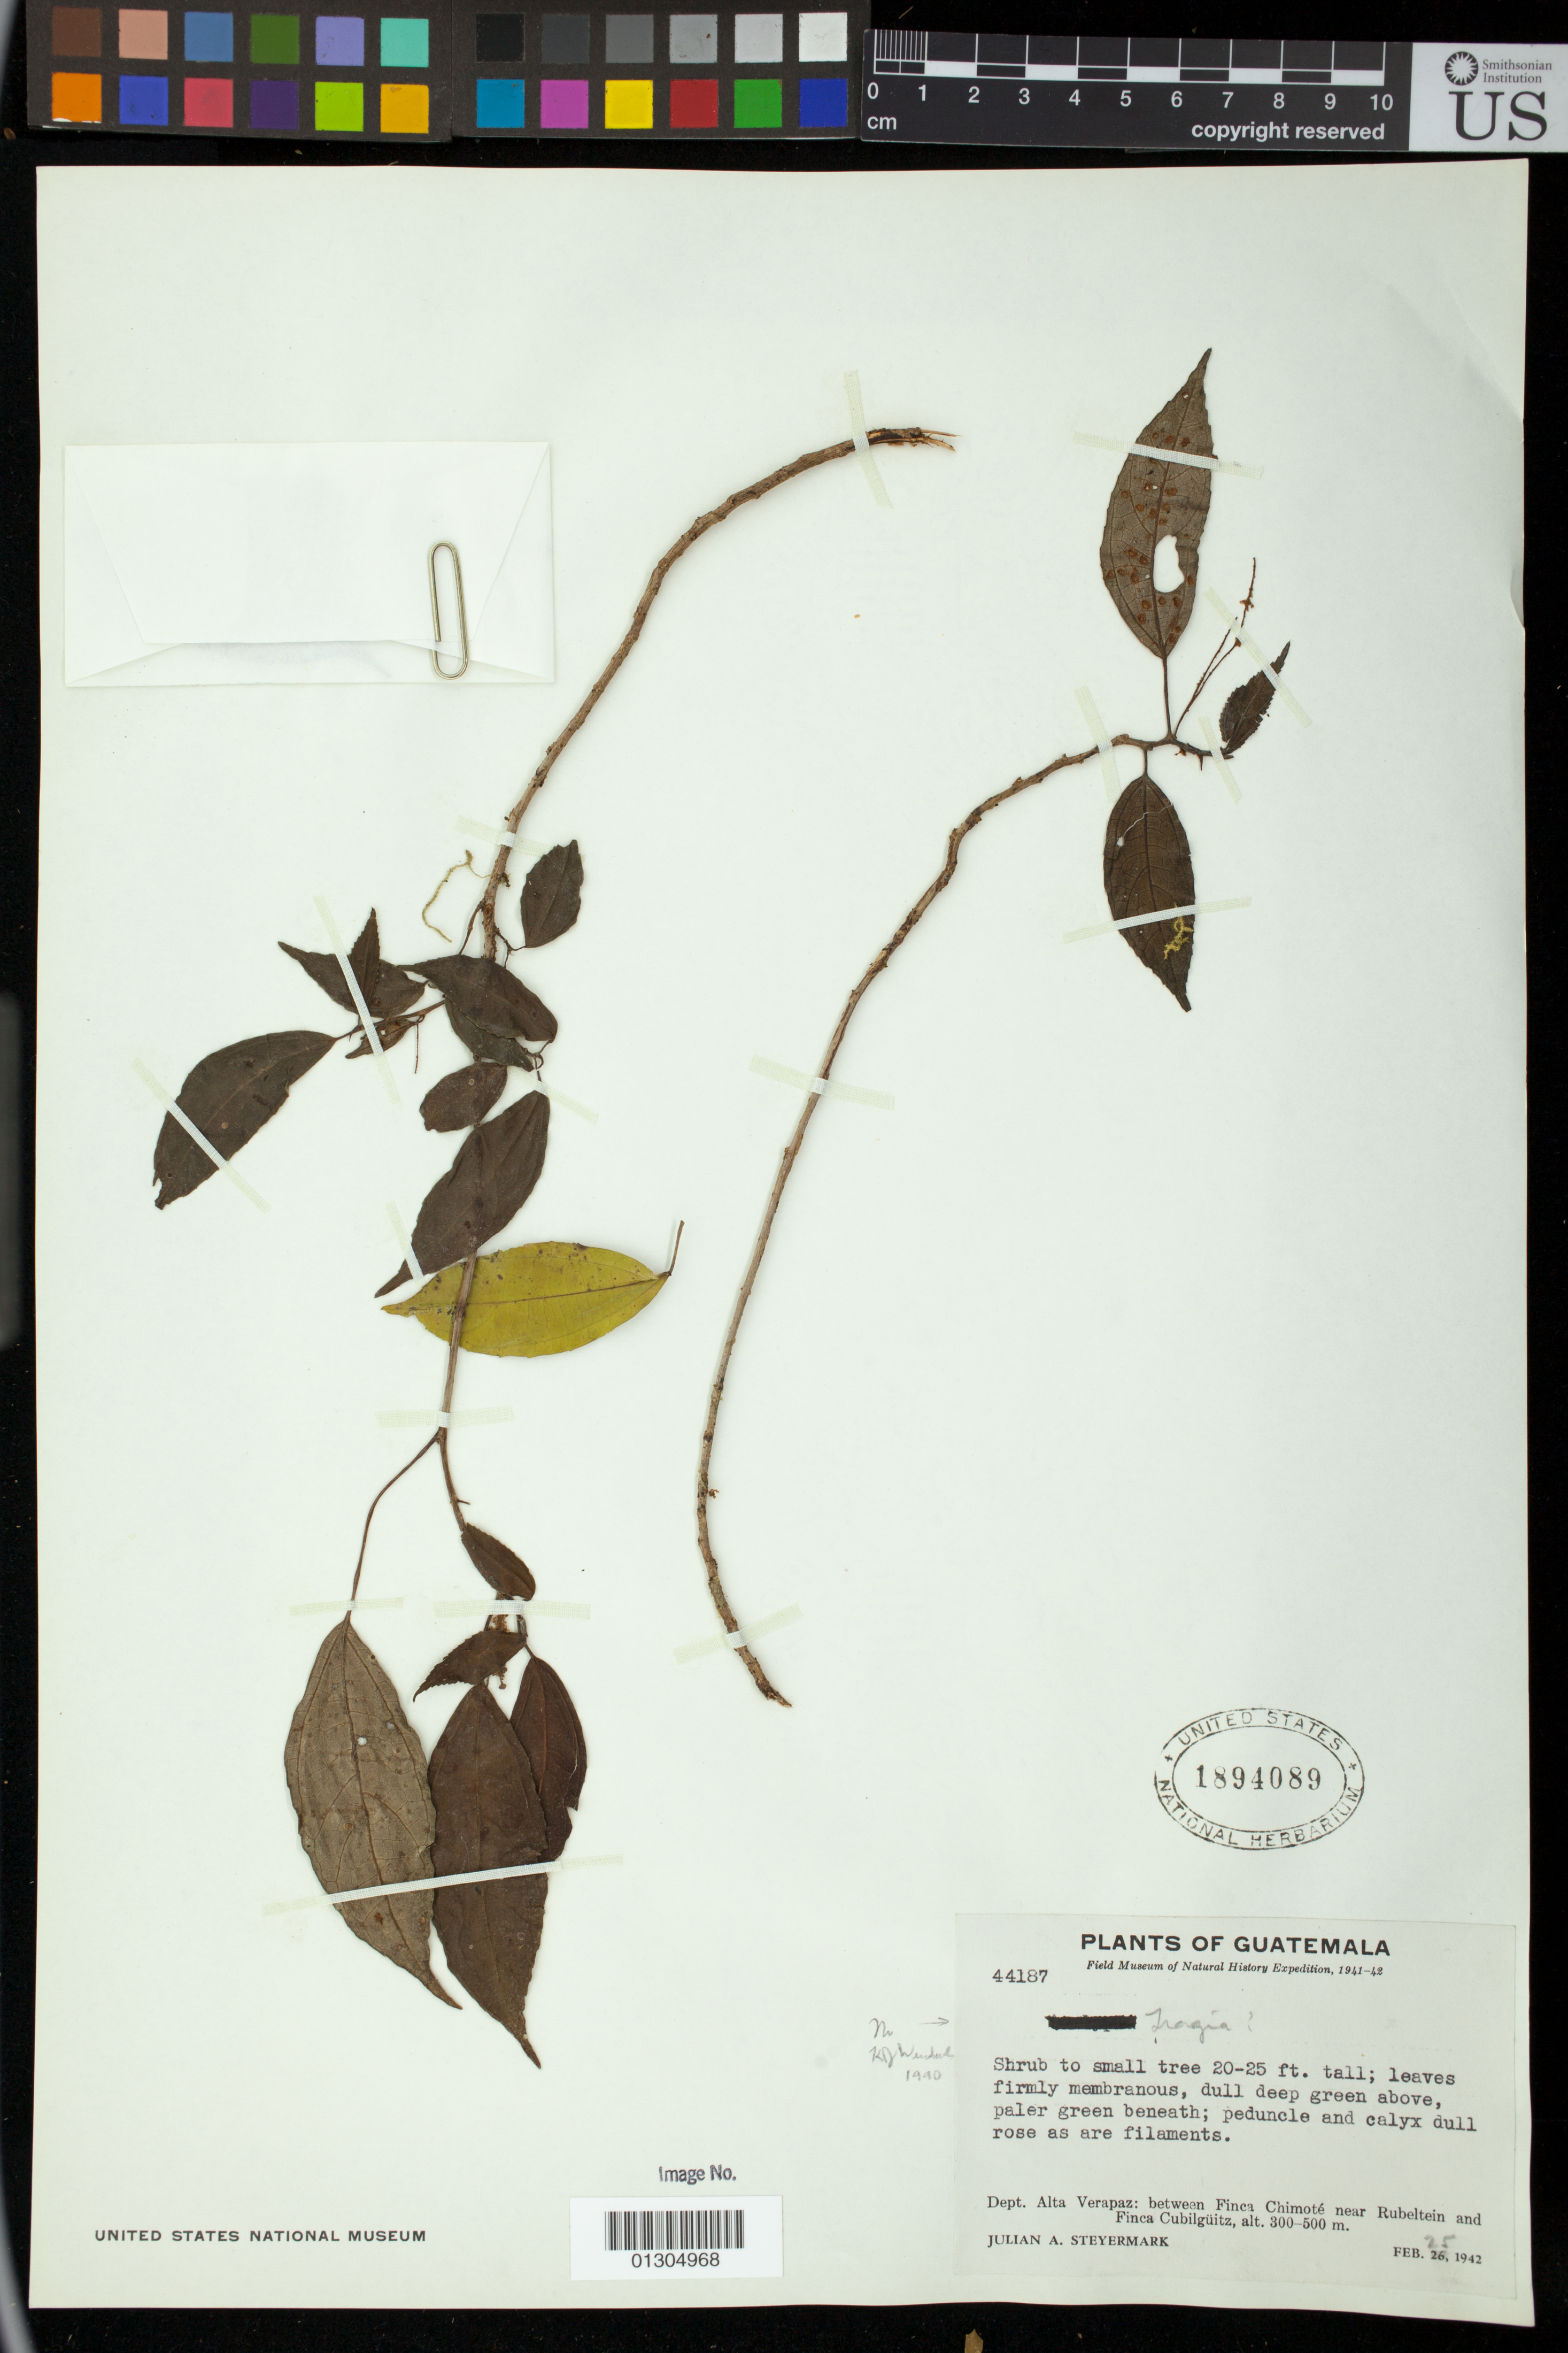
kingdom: Plantae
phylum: Tracheophyta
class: Magnoliopsida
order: Malpighiales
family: Euphorbiaceae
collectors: J. Steyermark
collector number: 44187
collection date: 1942-02-25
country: Guatemala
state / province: Alta Verapaz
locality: between Finca Chimote near Rubeltein and Finca Cubilguitz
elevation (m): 300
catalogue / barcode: US 1894089